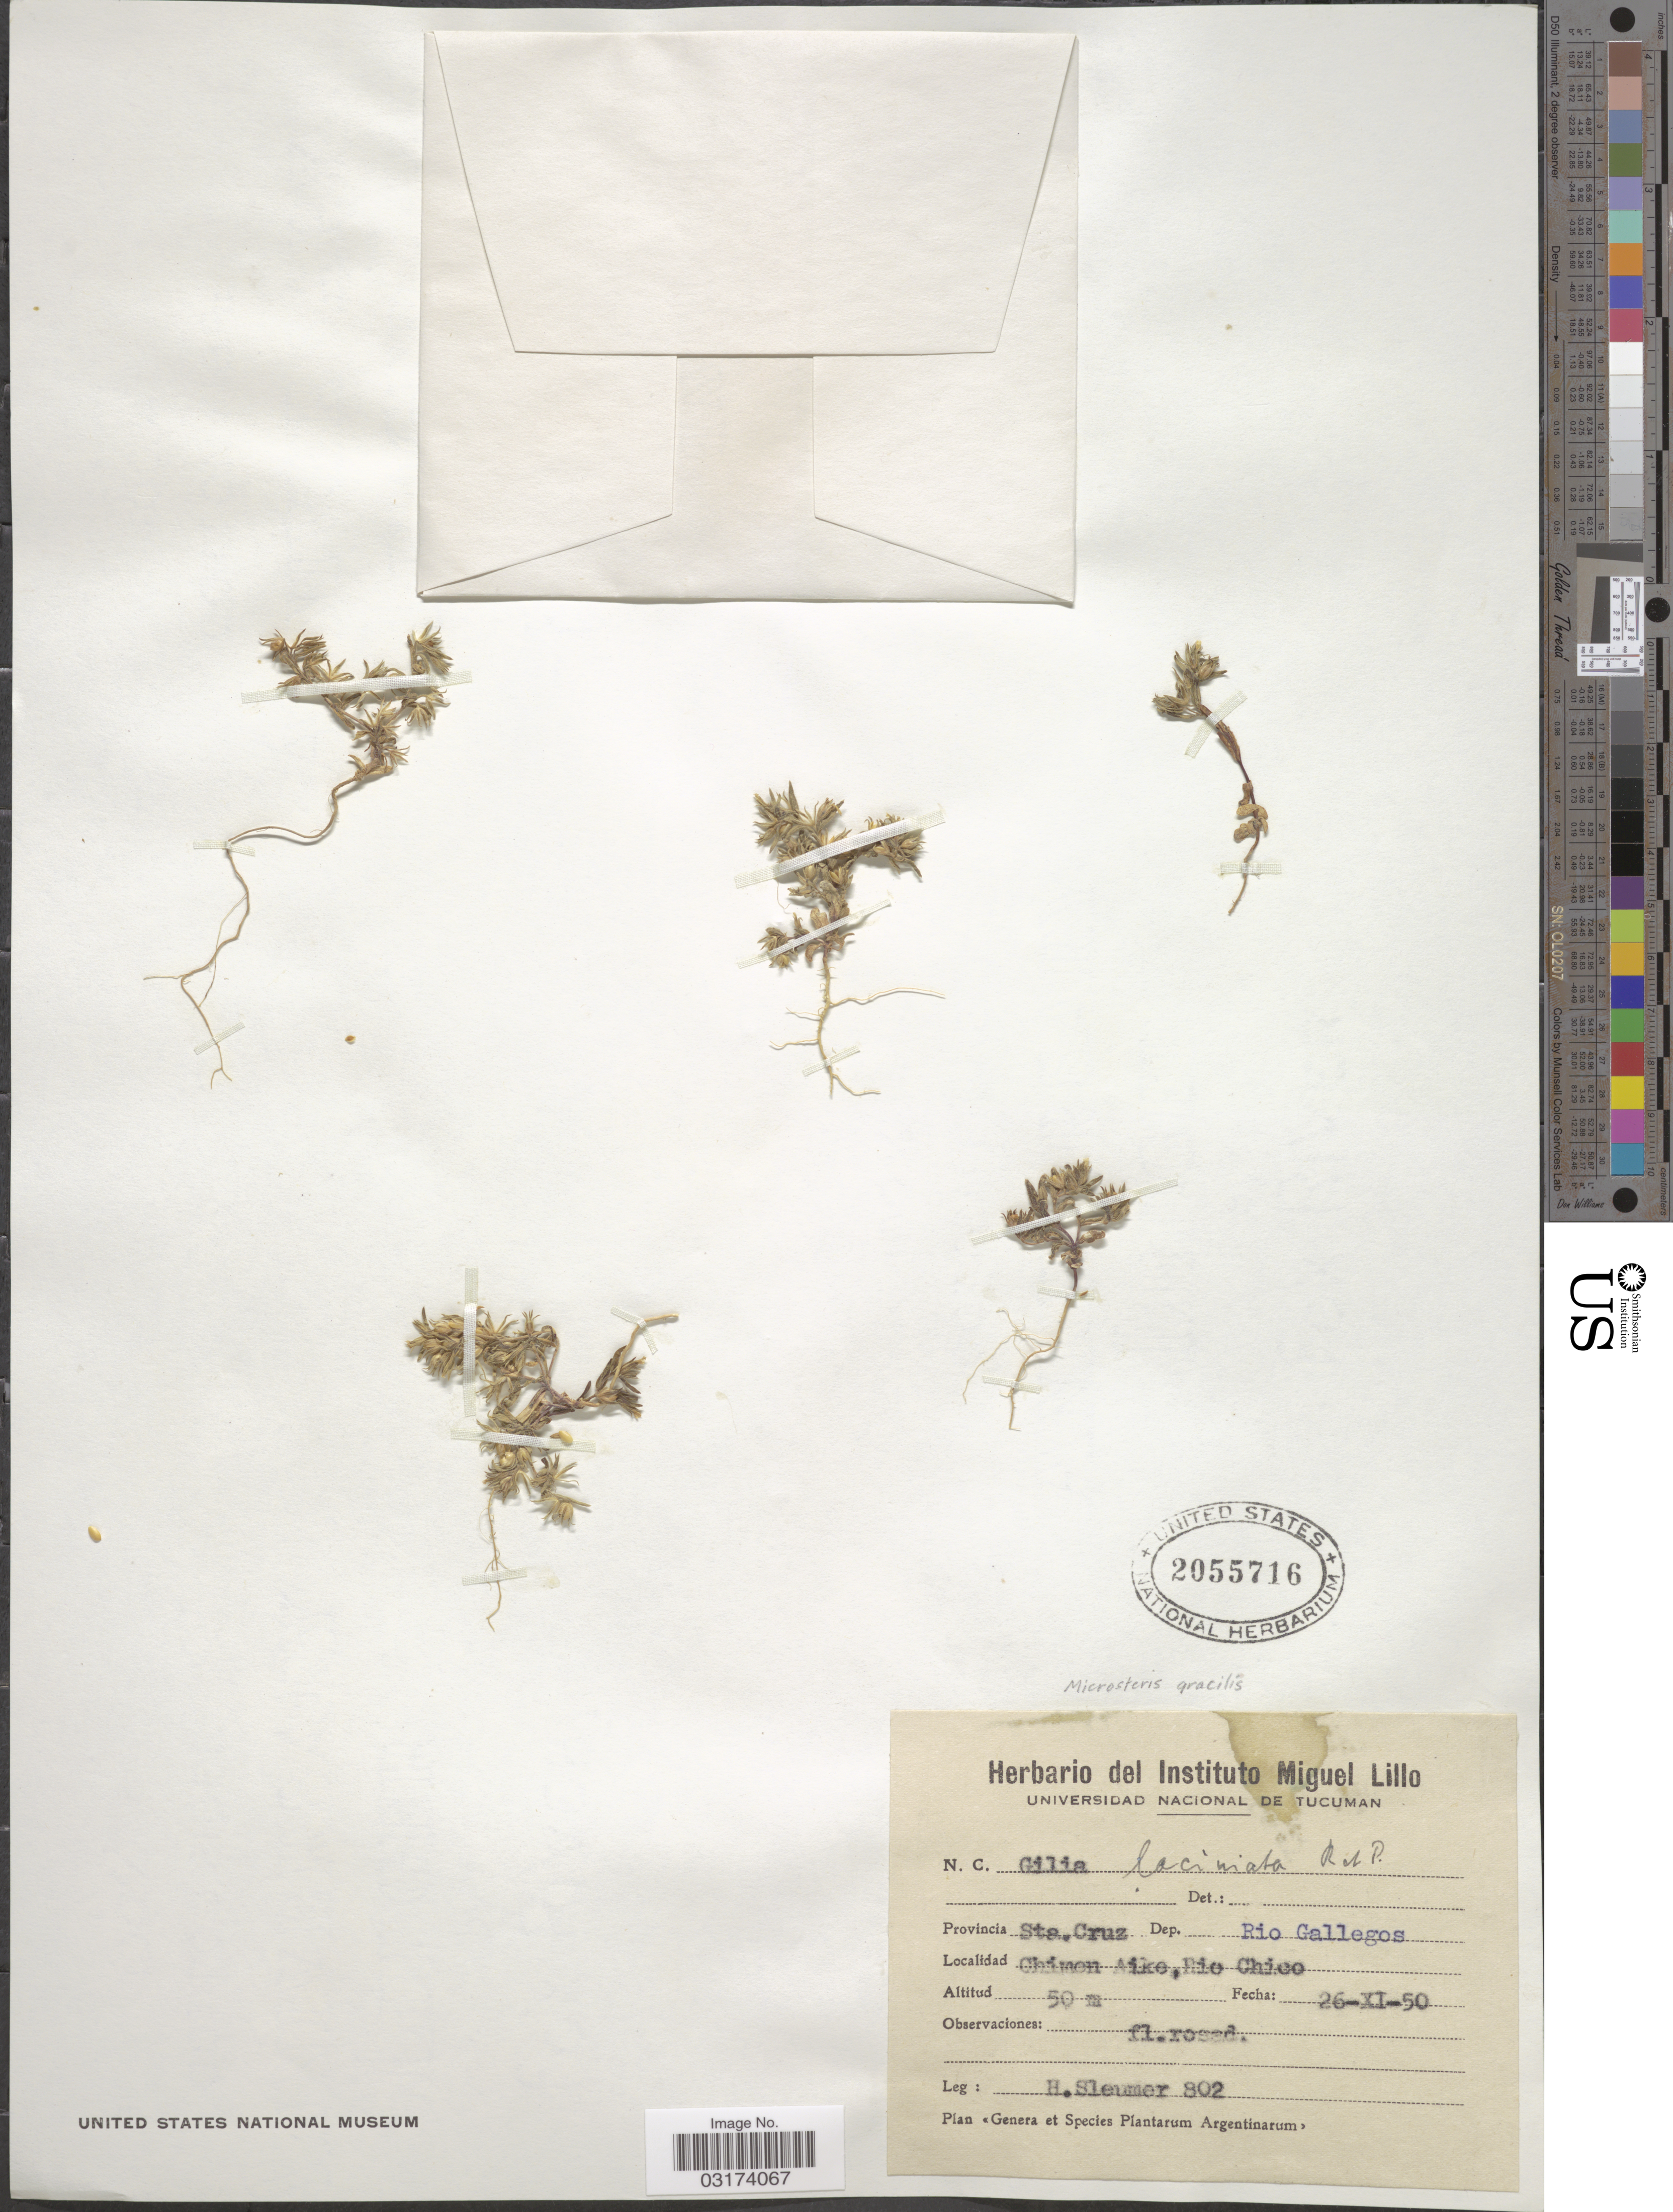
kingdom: Plantae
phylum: Tracheophyta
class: Magnoliopsida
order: Ericales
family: Polemoniaceae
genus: Microsteris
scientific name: Microsteris gracilis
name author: (Hook.) Greene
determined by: (US) Smithsonian Institution - National Museum of Natural History - Department of Botany (UNITED STATES)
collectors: H. O. Sleumer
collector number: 802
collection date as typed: Transcribed d/m/y: 26/11/50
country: Argentina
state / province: Santa Cruz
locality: Dep. Rio Gallegos, Chimon Aike, Rio Chico.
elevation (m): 50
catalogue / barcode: US 2055716